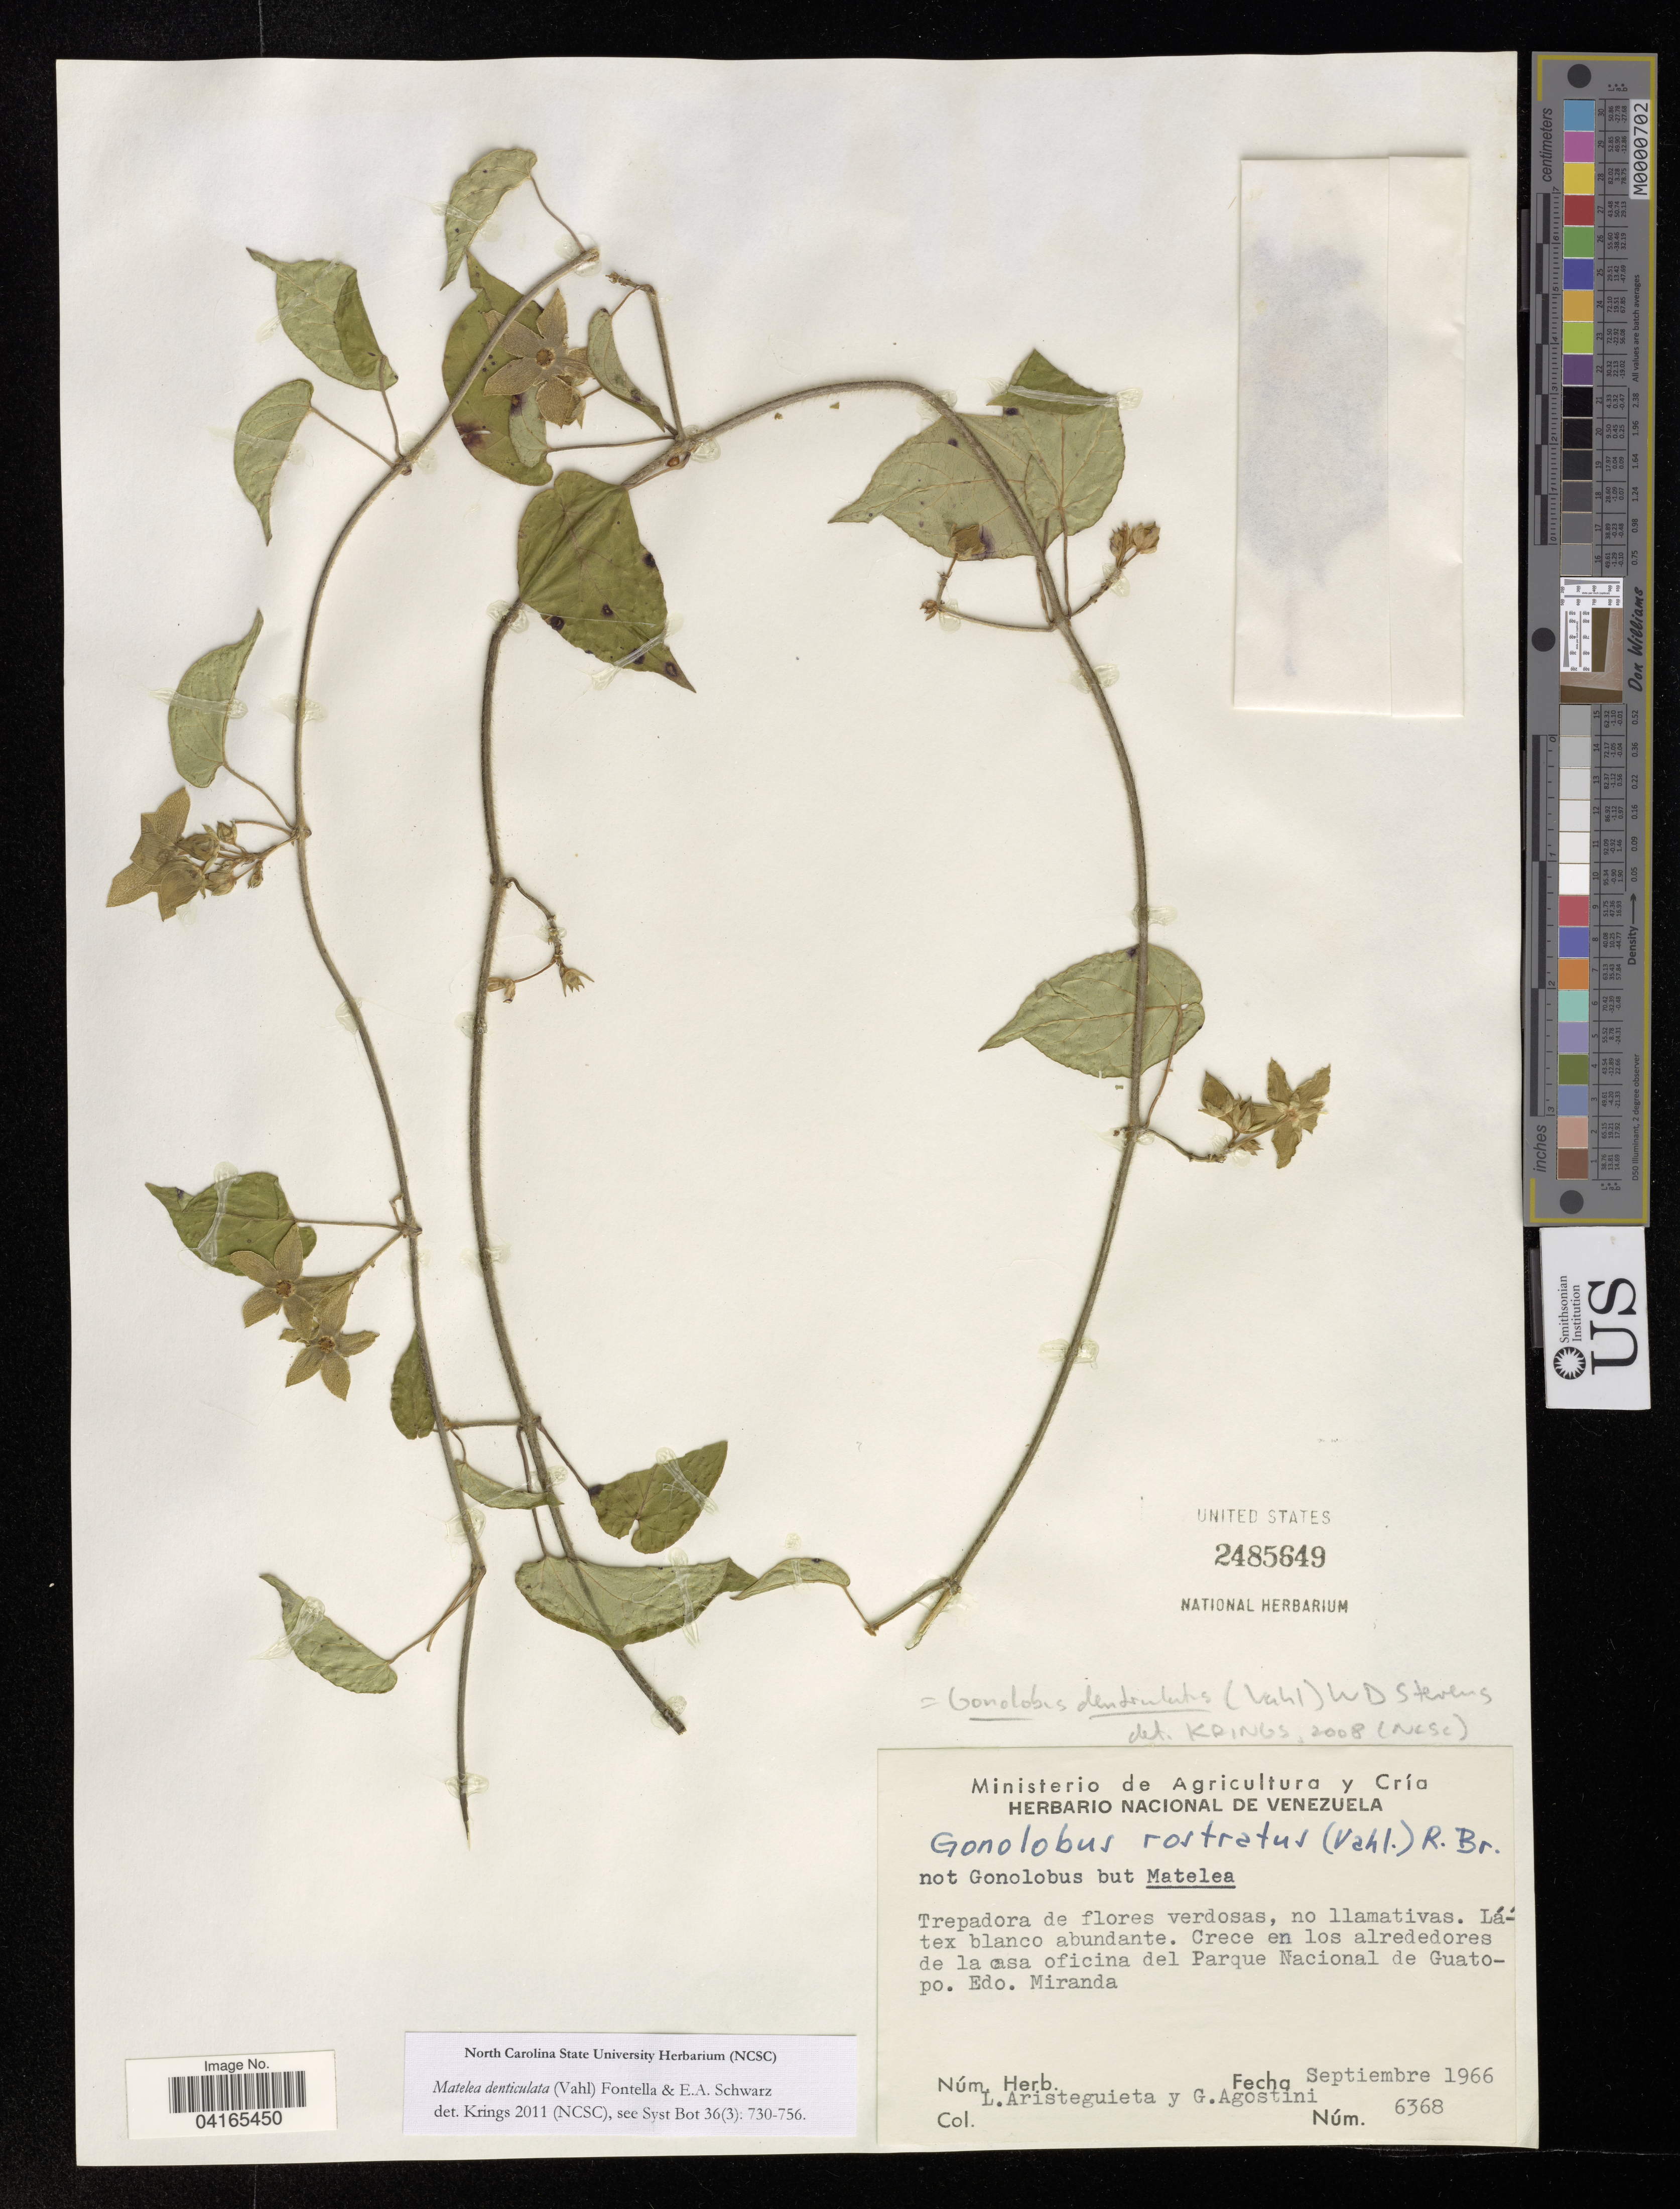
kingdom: Plantae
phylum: Tracheophyta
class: Magnoliopsida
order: Gentianales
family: Apocynaceae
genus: Matelea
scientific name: Matelea denticulata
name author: (Vahl) Fontella & E.A. Schwarz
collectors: L. Aristeguieta & G. Agostini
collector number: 6368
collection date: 1966-09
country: Venezuela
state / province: Miranda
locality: Crece en los alrededores de la casa oficina del Parque Nacional de Guatopo. Edo. Miranda.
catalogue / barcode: US 2485649